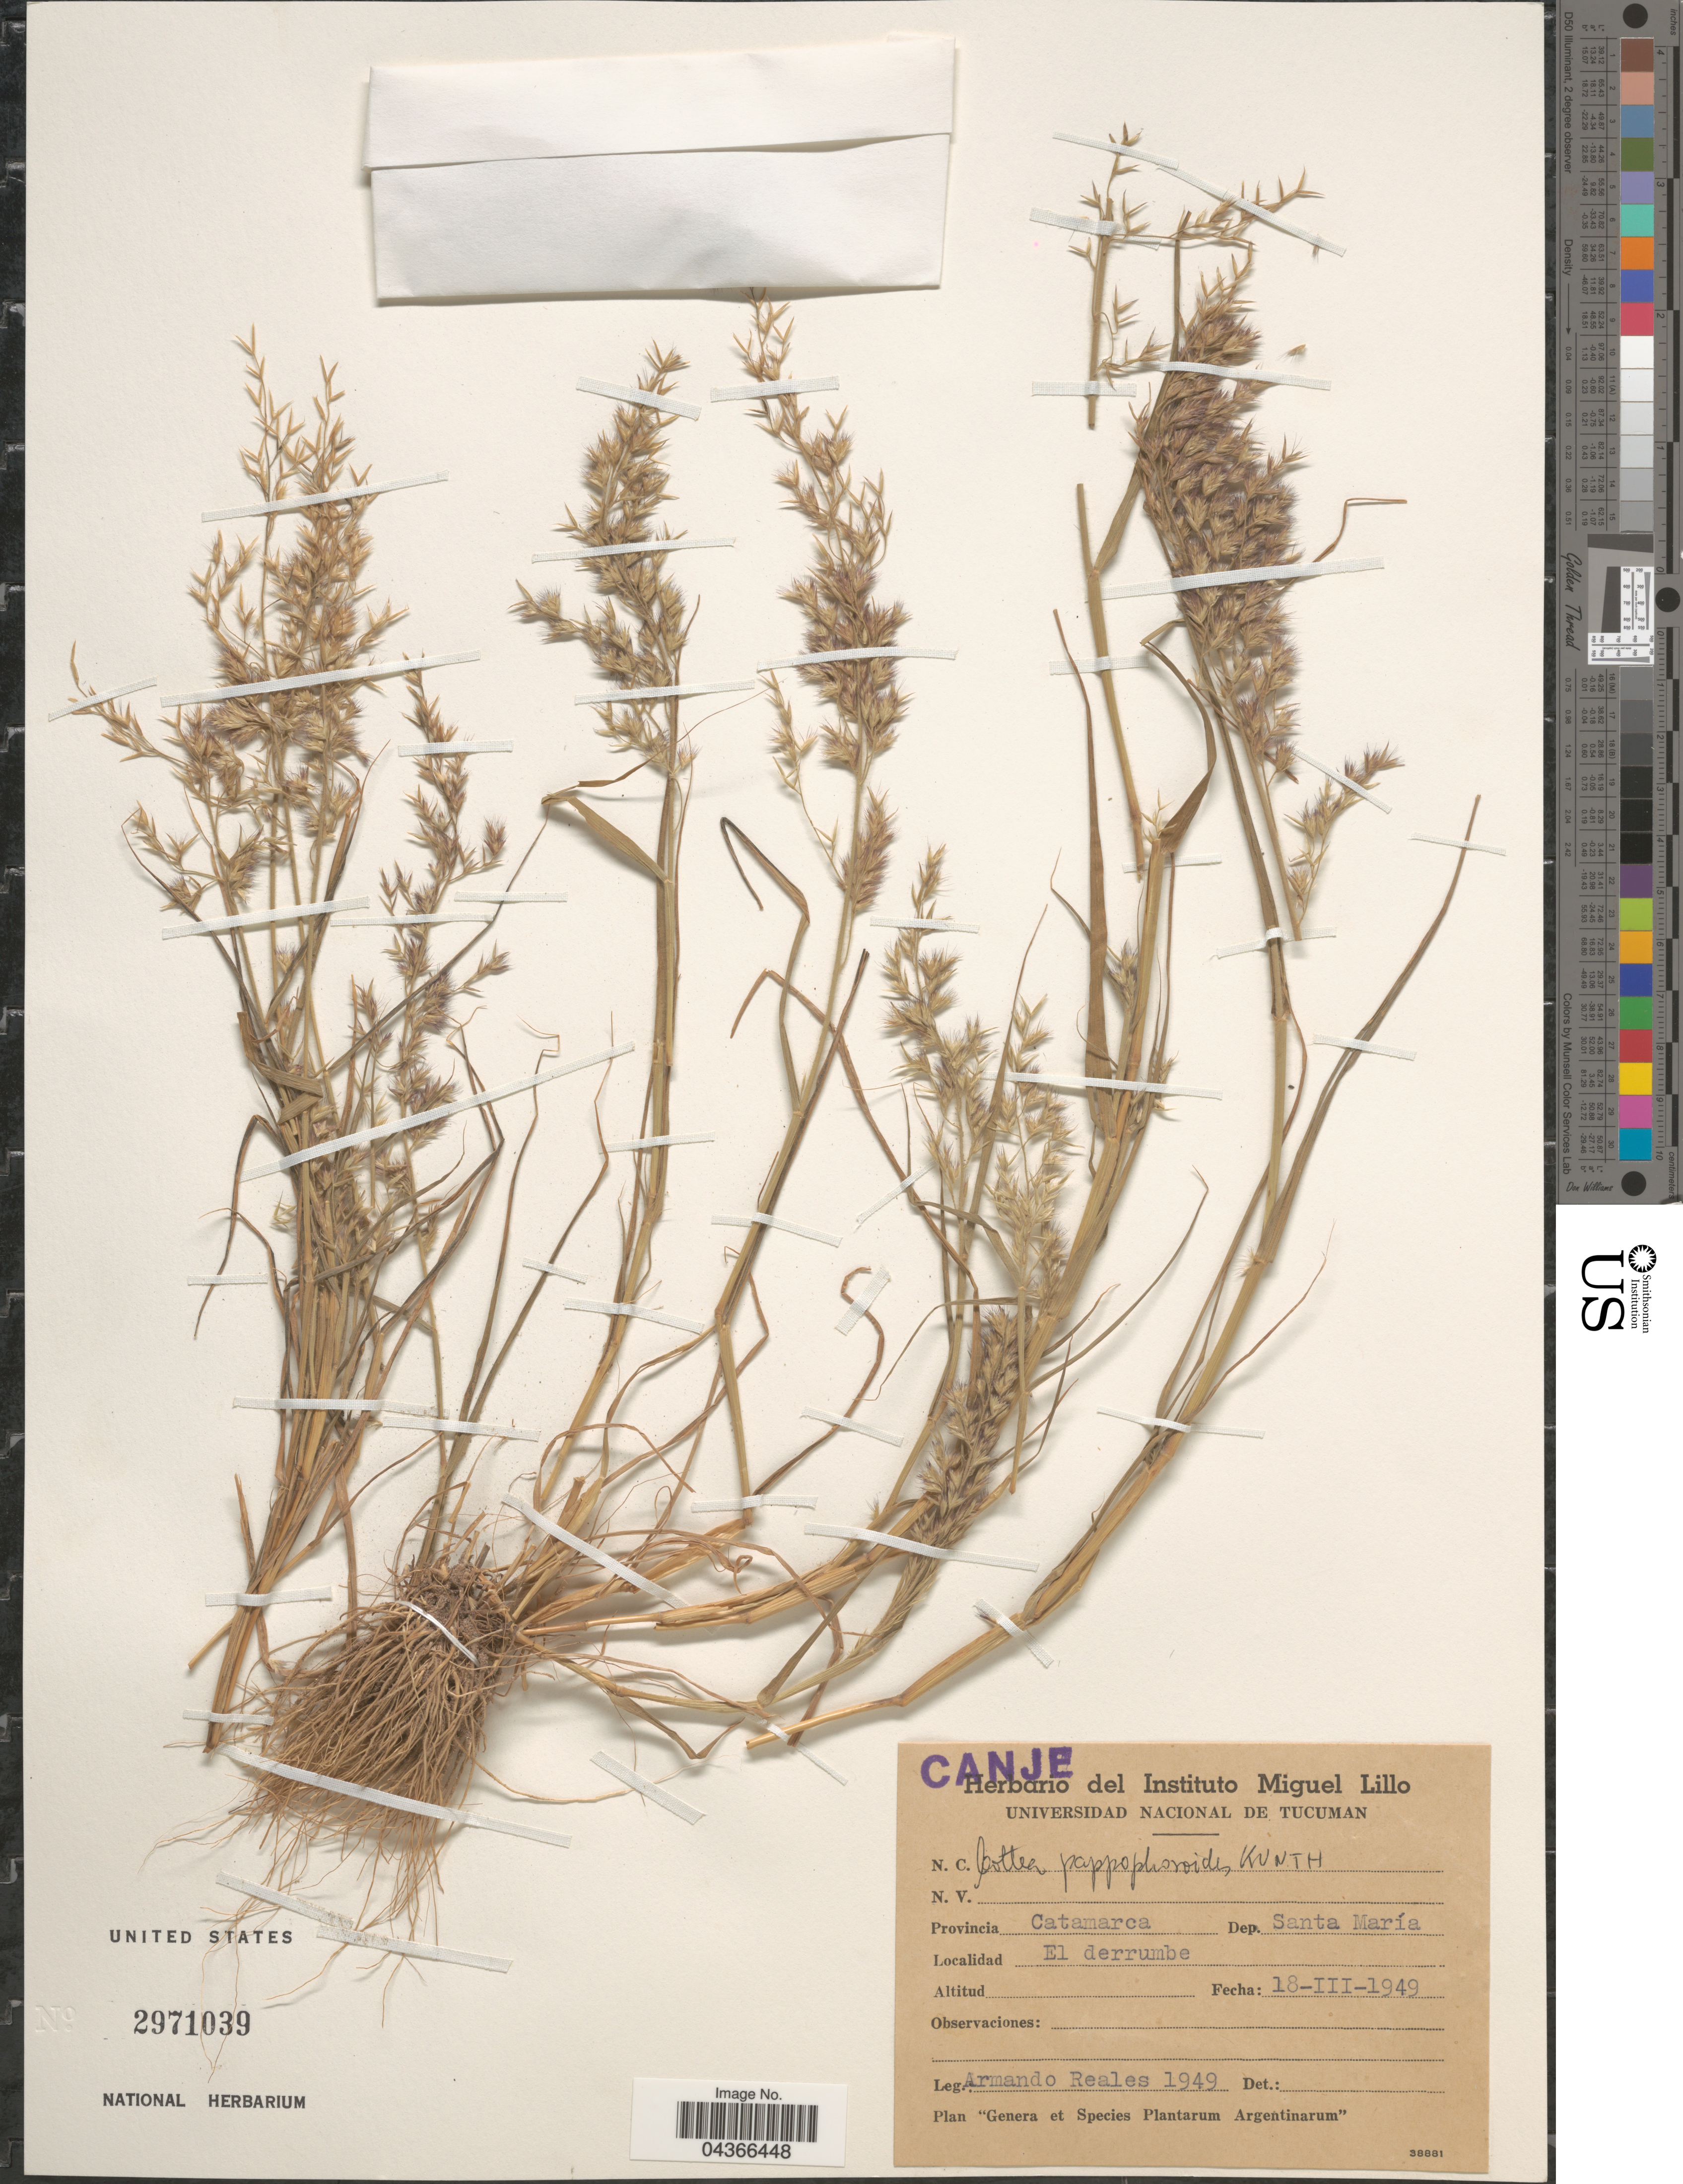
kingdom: Plantae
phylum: Tracheophyta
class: Liliopsida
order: Poales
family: Poaceae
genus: Cottea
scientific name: Cottea pappophoroides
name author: Kunth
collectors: A. Reales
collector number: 1949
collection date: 1949-03-18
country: Argentina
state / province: Catamarca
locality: Dep. Santa María. El derrumbe.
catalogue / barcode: US 2971039